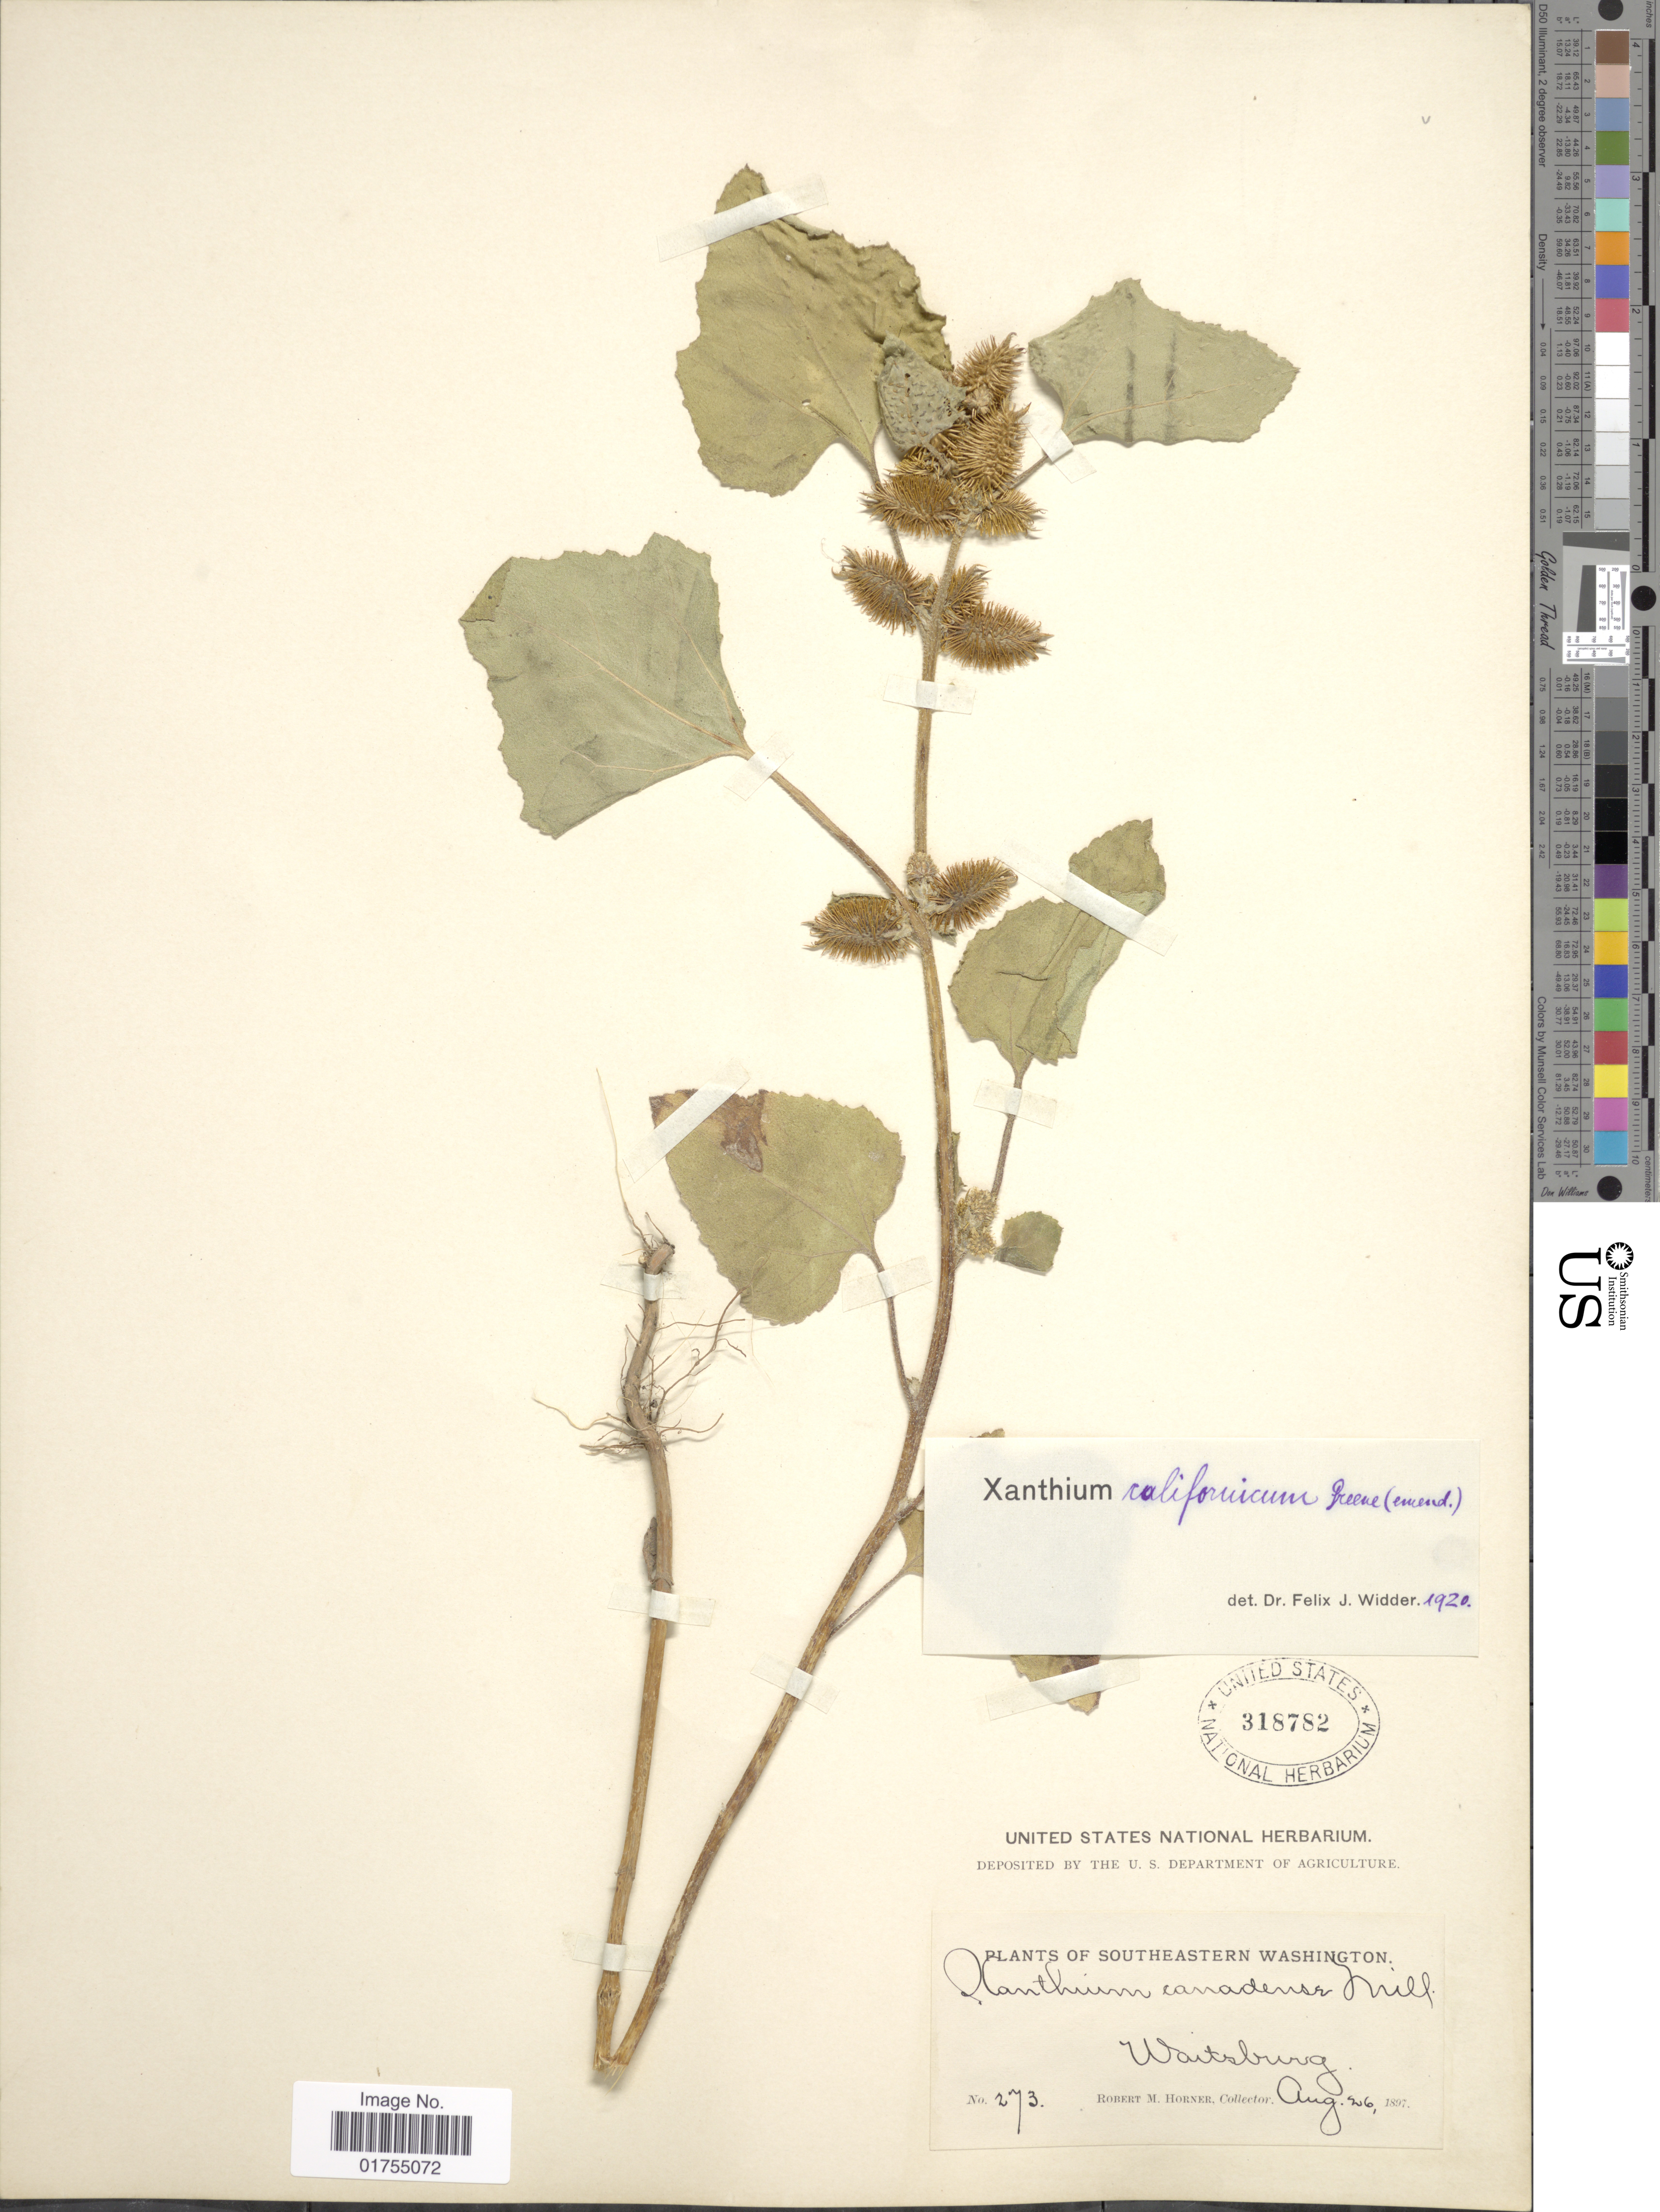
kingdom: Plantae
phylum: Tracheophyta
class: Magnoliopsida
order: Asterales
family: Asteraceae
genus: Xanthium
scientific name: Xanthium californicum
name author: Greene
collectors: R. Horner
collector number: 273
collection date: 1897-08-26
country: United States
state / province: Washington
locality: Southeastern Washington, Waitsburg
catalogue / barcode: US 318782